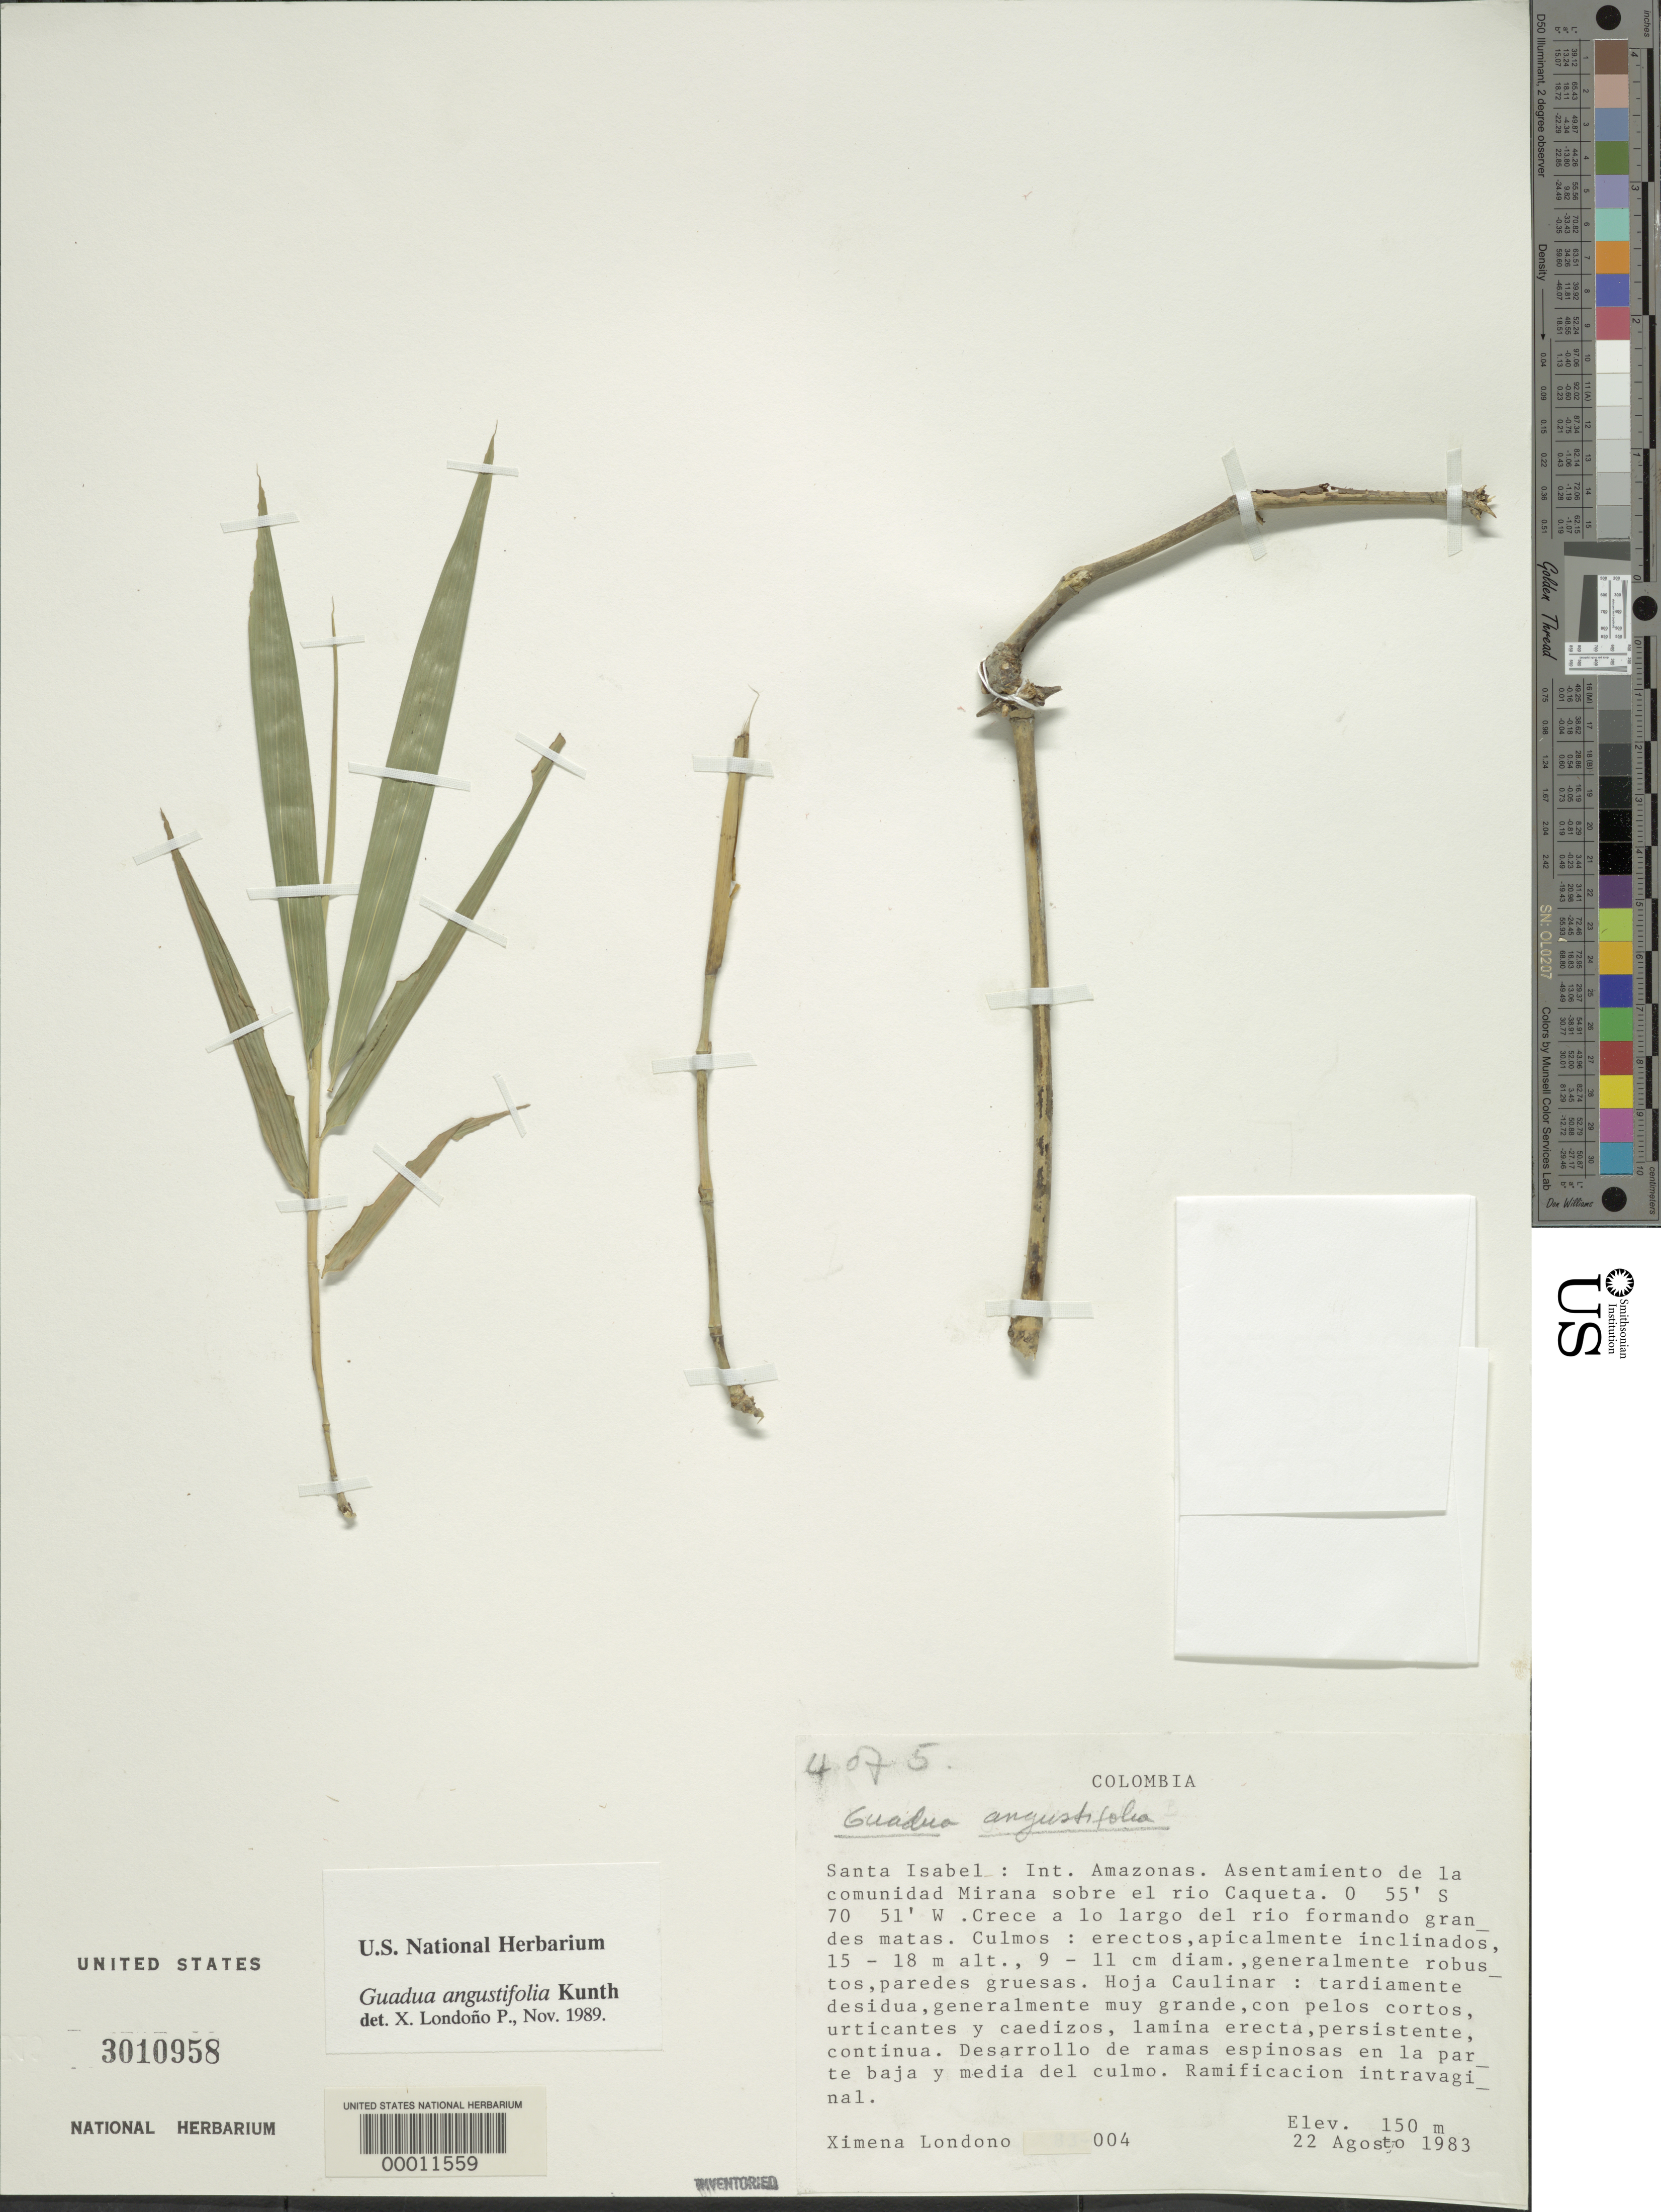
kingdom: Plantae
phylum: Tracheophyta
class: Liliopsida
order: Poales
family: Poaceae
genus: Guadua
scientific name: Guadua angustifolia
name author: Kunth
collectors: X. Londoño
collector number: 83-004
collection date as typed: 22 Aug 1983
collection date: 1983-08-22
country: Colombia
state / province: Amazônas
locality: Santa Isabel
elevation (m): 150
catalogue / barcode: US 3010958